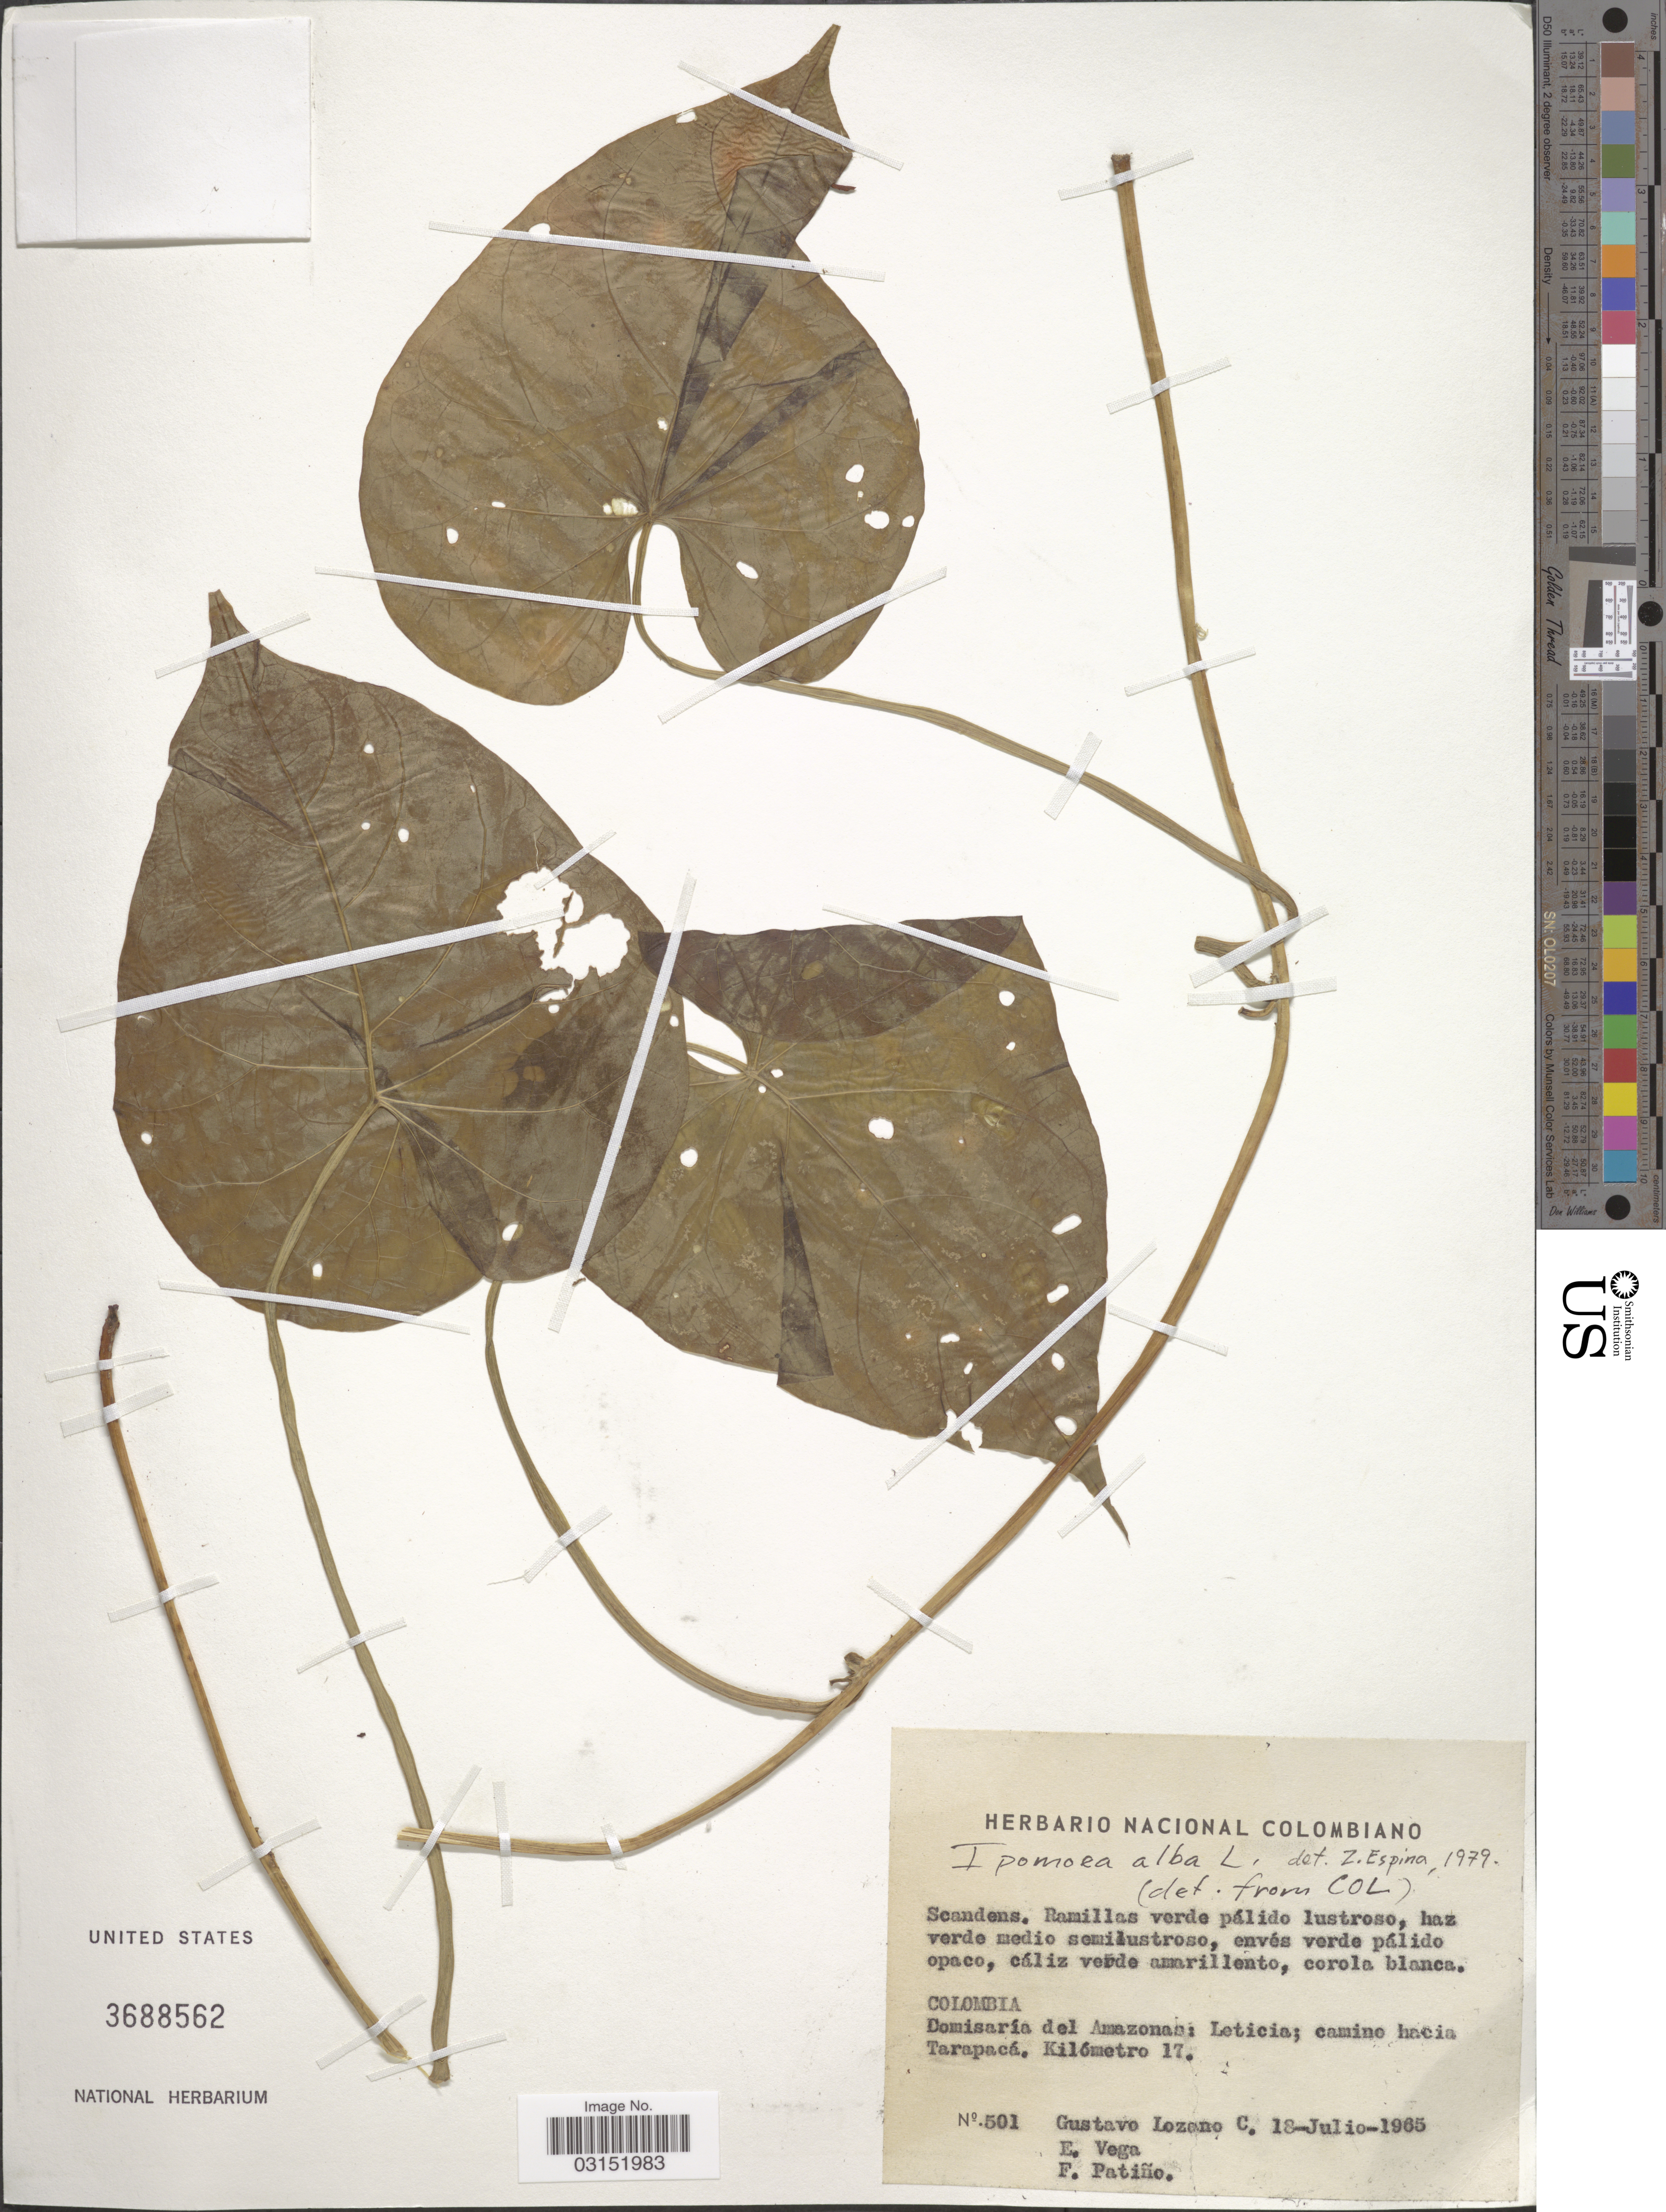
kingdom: Plantae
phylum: Tracheophyta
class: Magnoliopsida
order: Solanales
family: Convolvulaceae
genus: Ipomoea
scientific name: Ipomoea alba L.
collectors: G. Lozano-Contreras, E. Vega & F. Patino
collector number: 501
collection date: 1965-07-18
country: Colombia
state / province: Amazônas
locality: Comisaría del Amazonas: Leticia; camino hacia Tarapacá, Kilómetro 17.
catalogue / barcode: US 3688562